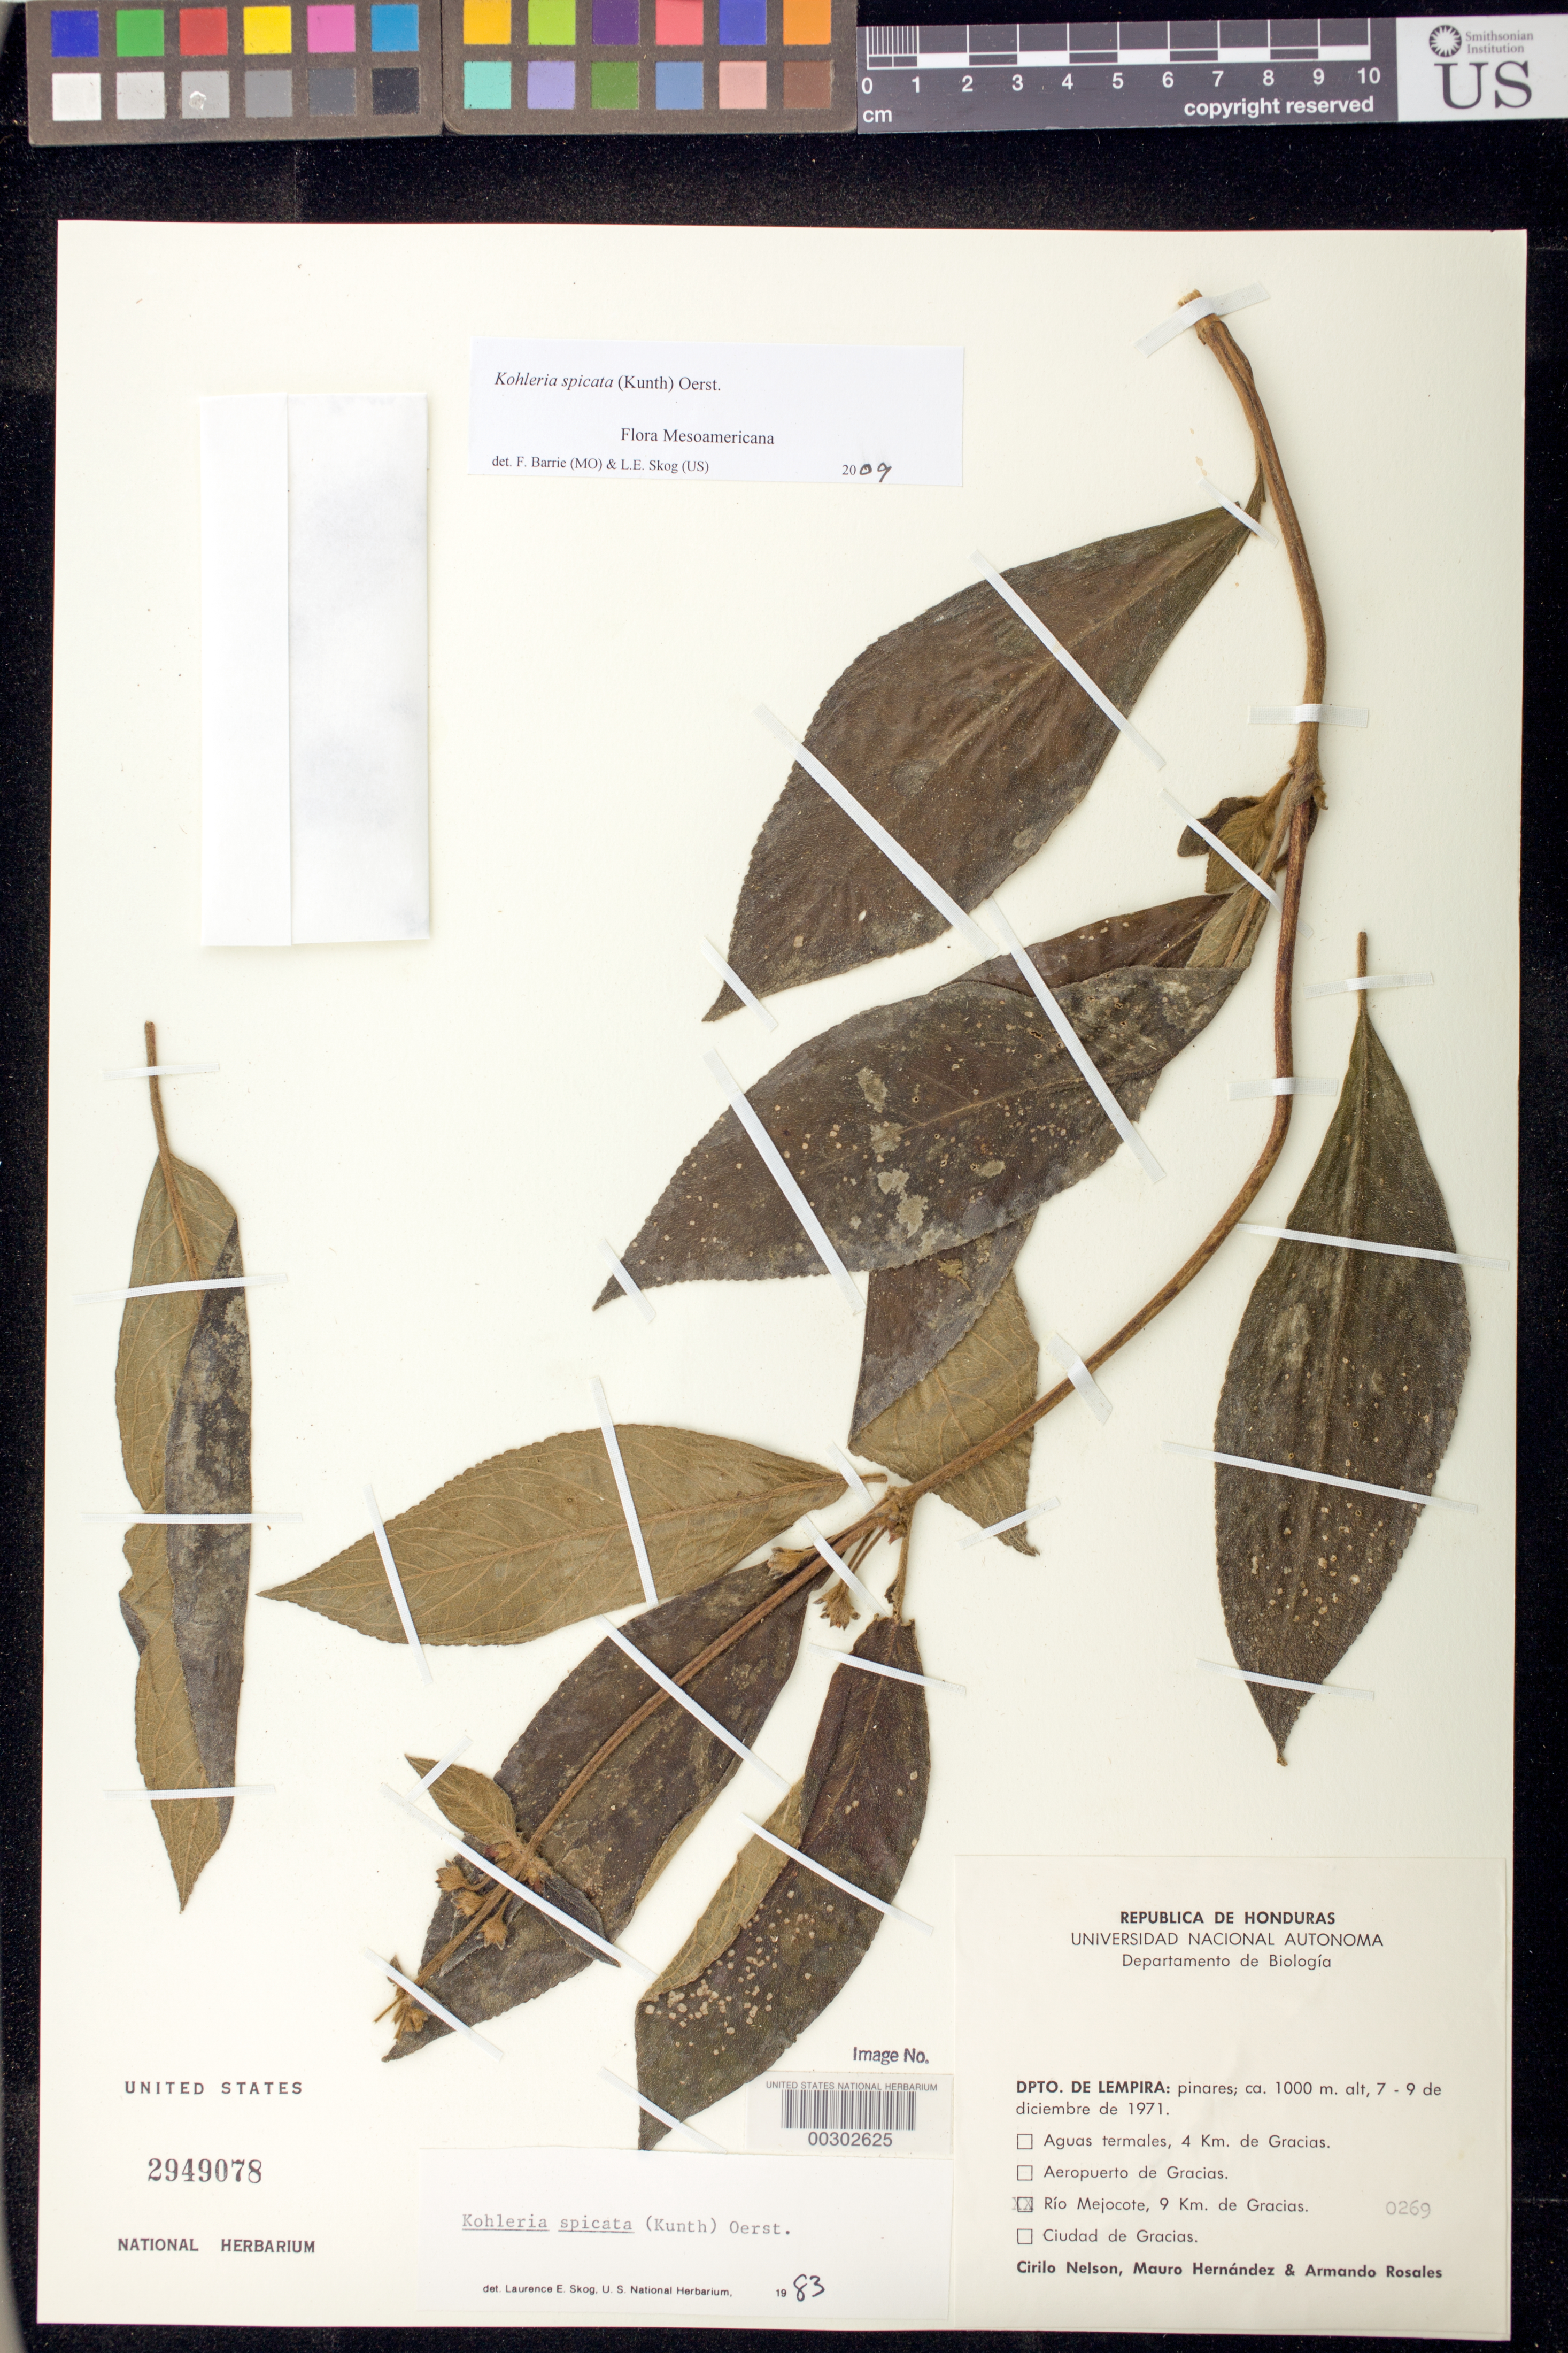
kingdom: Plantae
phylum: Tracheophyta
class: Magnoliopsida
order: Lamiales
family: Gesneriaceae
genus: Kohleria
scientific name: Kohleria spicata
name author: (Kunth) Oerst.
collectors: C. Nelson, M. Hernandez & A. Rosales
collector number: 269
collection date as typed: Dec 1971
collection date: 1971-12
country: Honduras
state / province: Lempira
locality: Rio Mejocote, 9 km from Gracias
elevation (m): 1000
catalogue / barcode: US 2949078